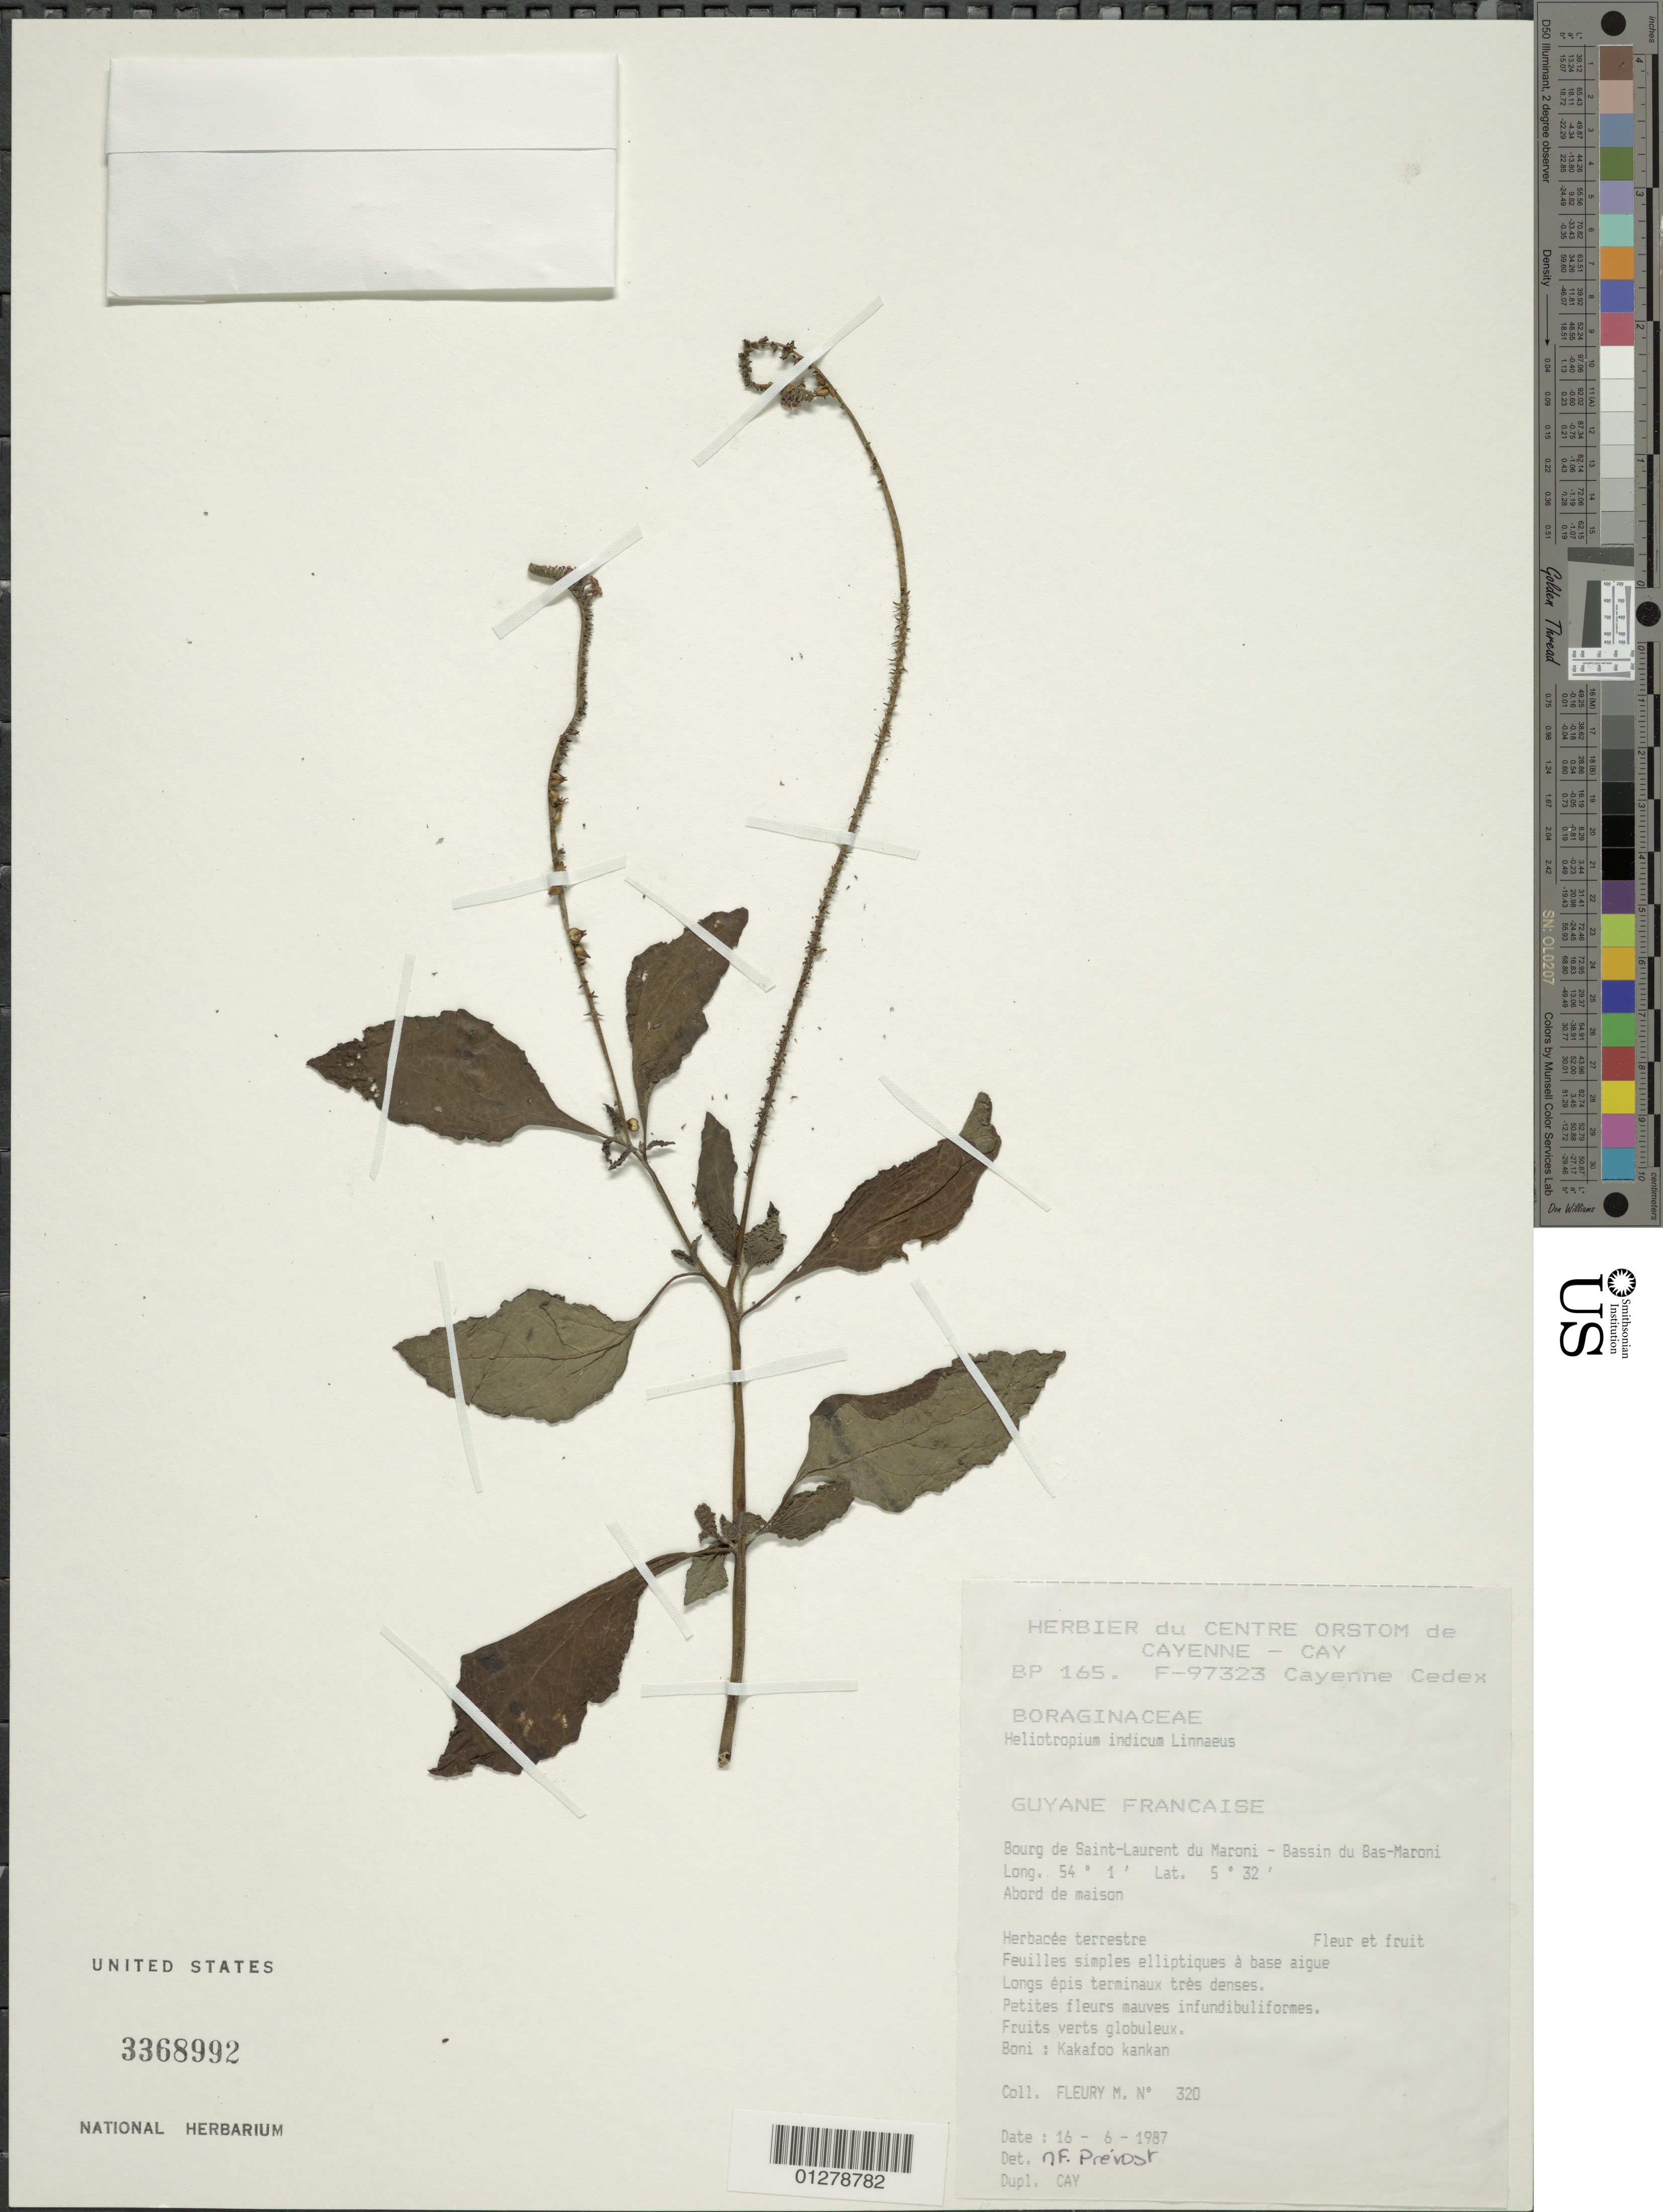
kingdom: Plantae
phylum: Tracheophyta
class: Magnoliopsida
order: Boraginales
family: Heliotropiaceae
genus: Heliotropium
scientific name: Heliotropium indicum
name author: L.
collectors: M. Fleury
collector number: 320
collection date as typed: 16 Jun 1987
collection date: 1987-06-16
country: French Guiana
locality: Bourg de Saint-Laurent du Maroni, Bassin du Bas-Maroni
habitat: abord de maison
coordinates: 5 32 N, 54 1 W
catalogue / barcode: US 3368992